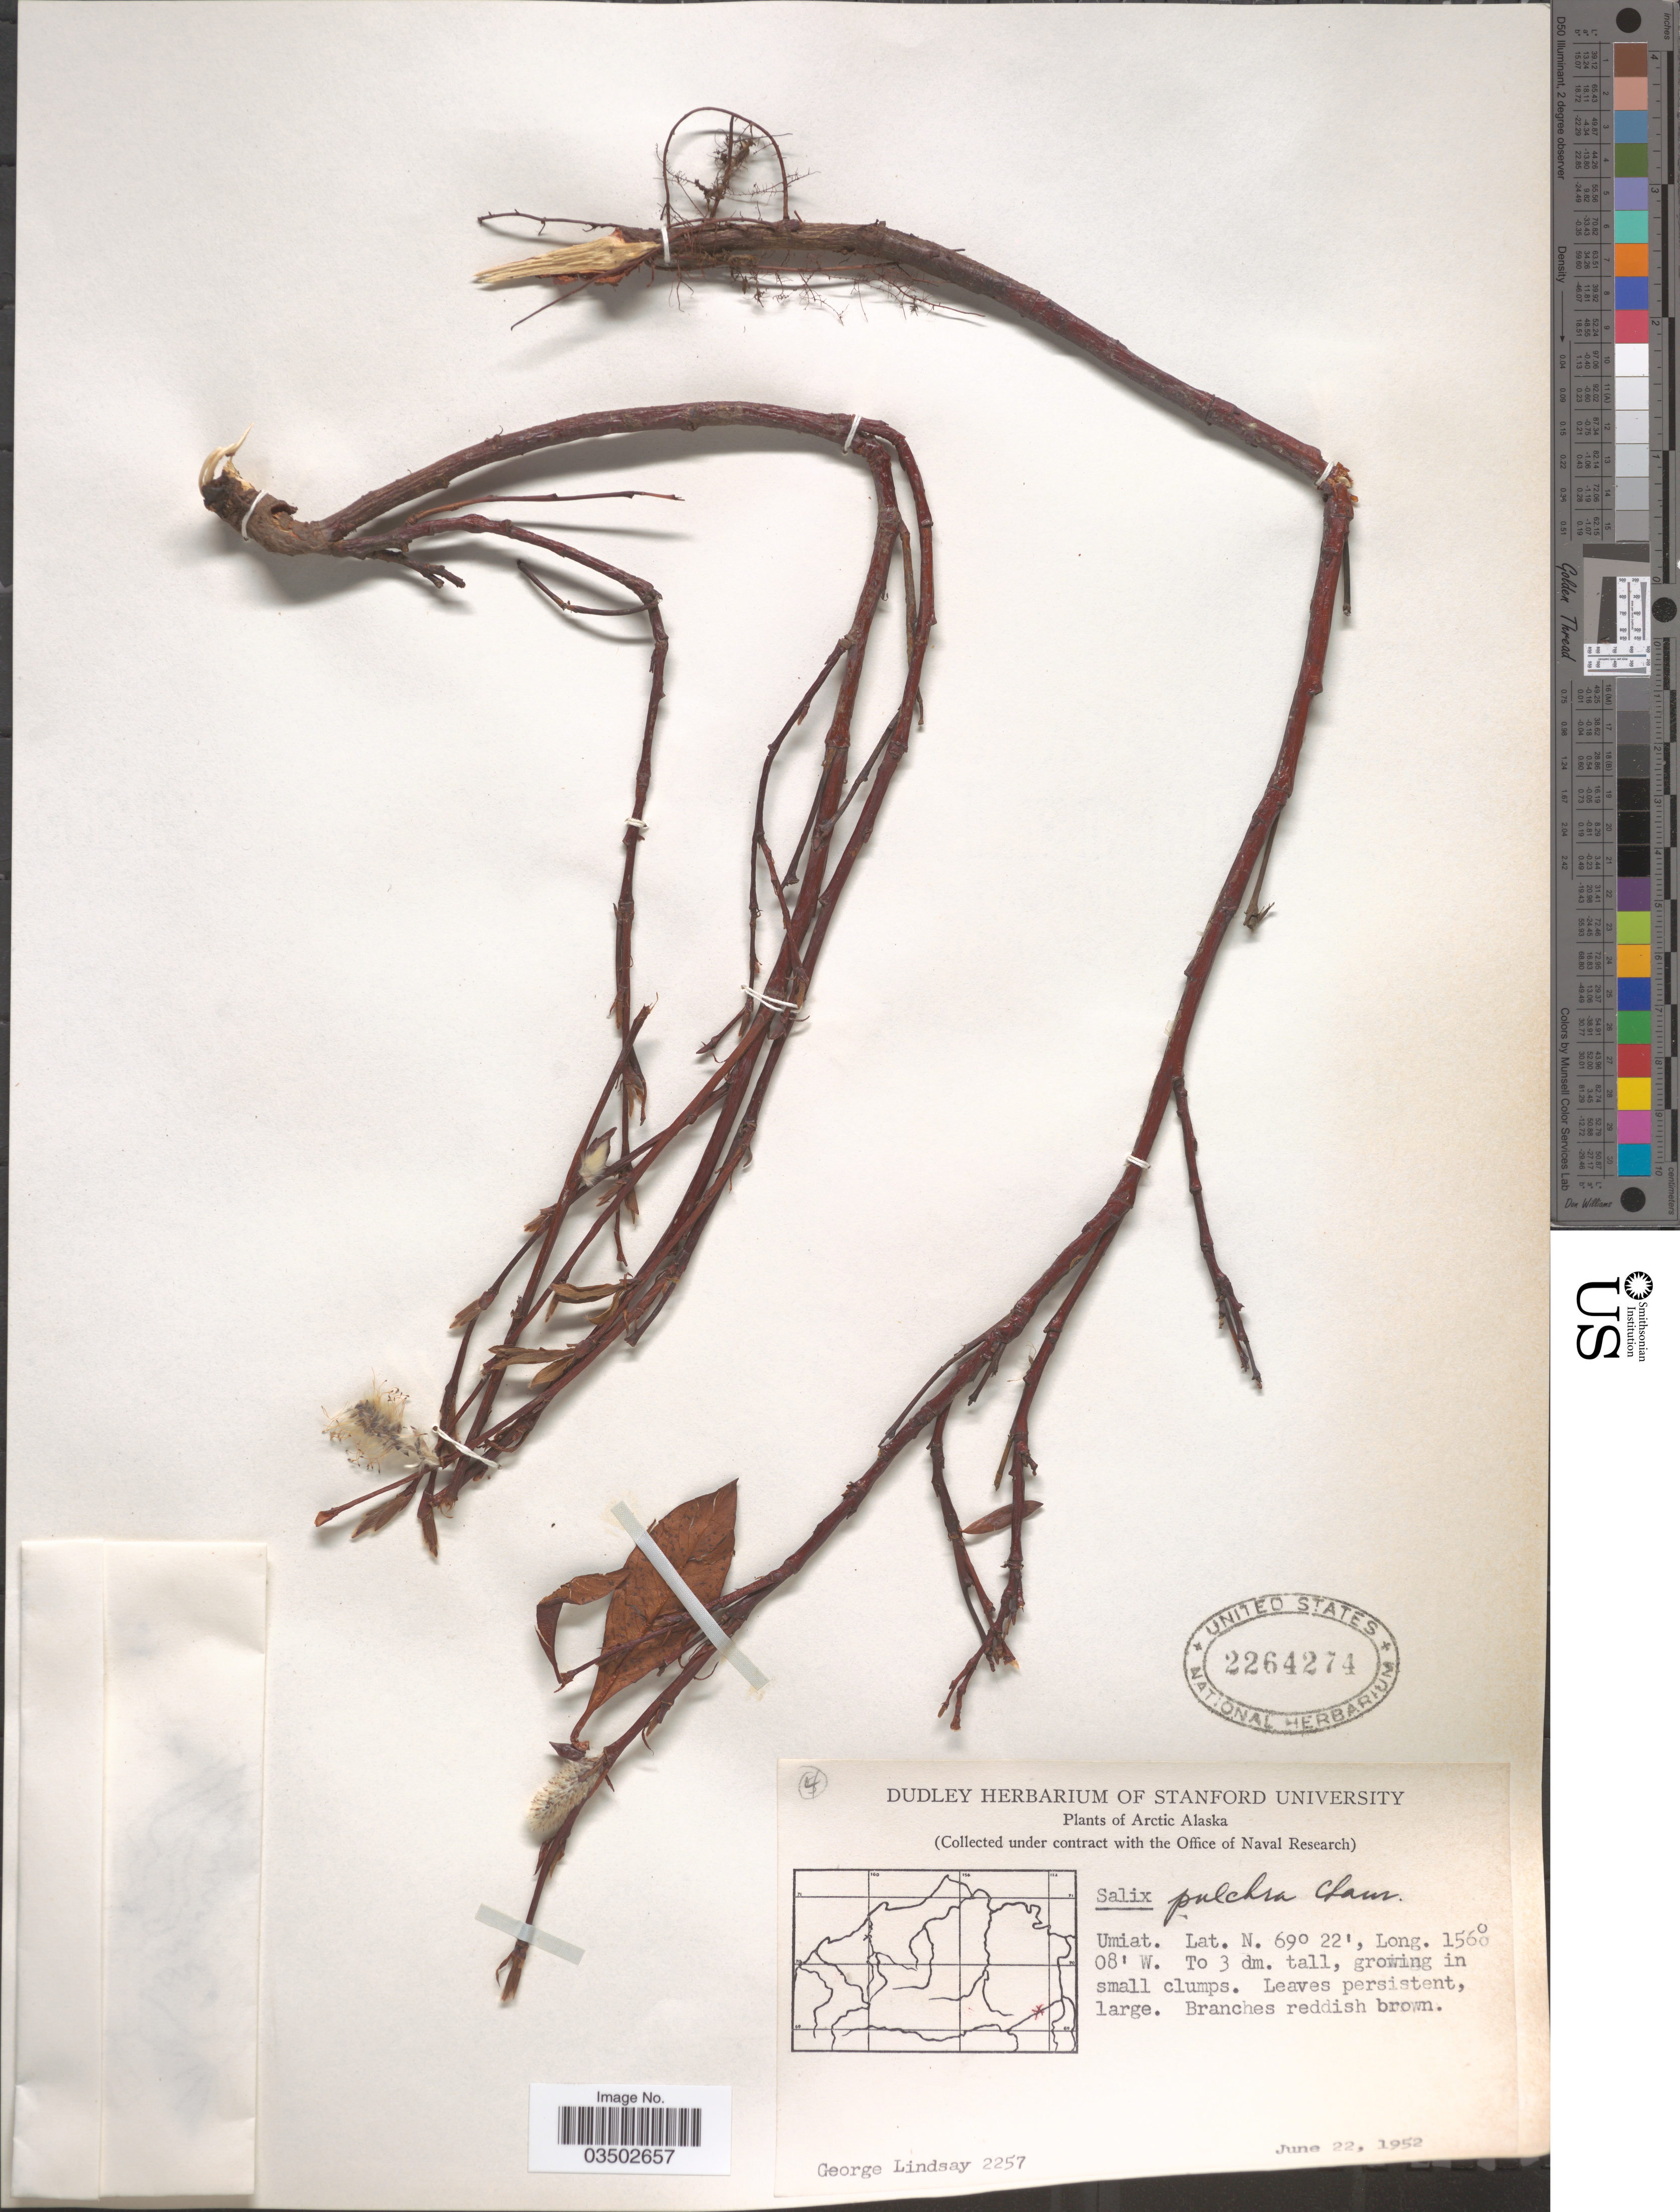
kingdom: Plantae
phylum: Tracheophyta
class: Magnoliopsida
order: Malpighiales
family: Salicaceae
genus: Salix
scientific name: Salix pulchra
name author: Cham.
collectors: G. Lindsay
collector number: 2257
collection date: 1952-06-22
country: United States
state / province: Alaska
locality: Arctic Alaska. Umiat.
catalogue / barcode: US 2264274